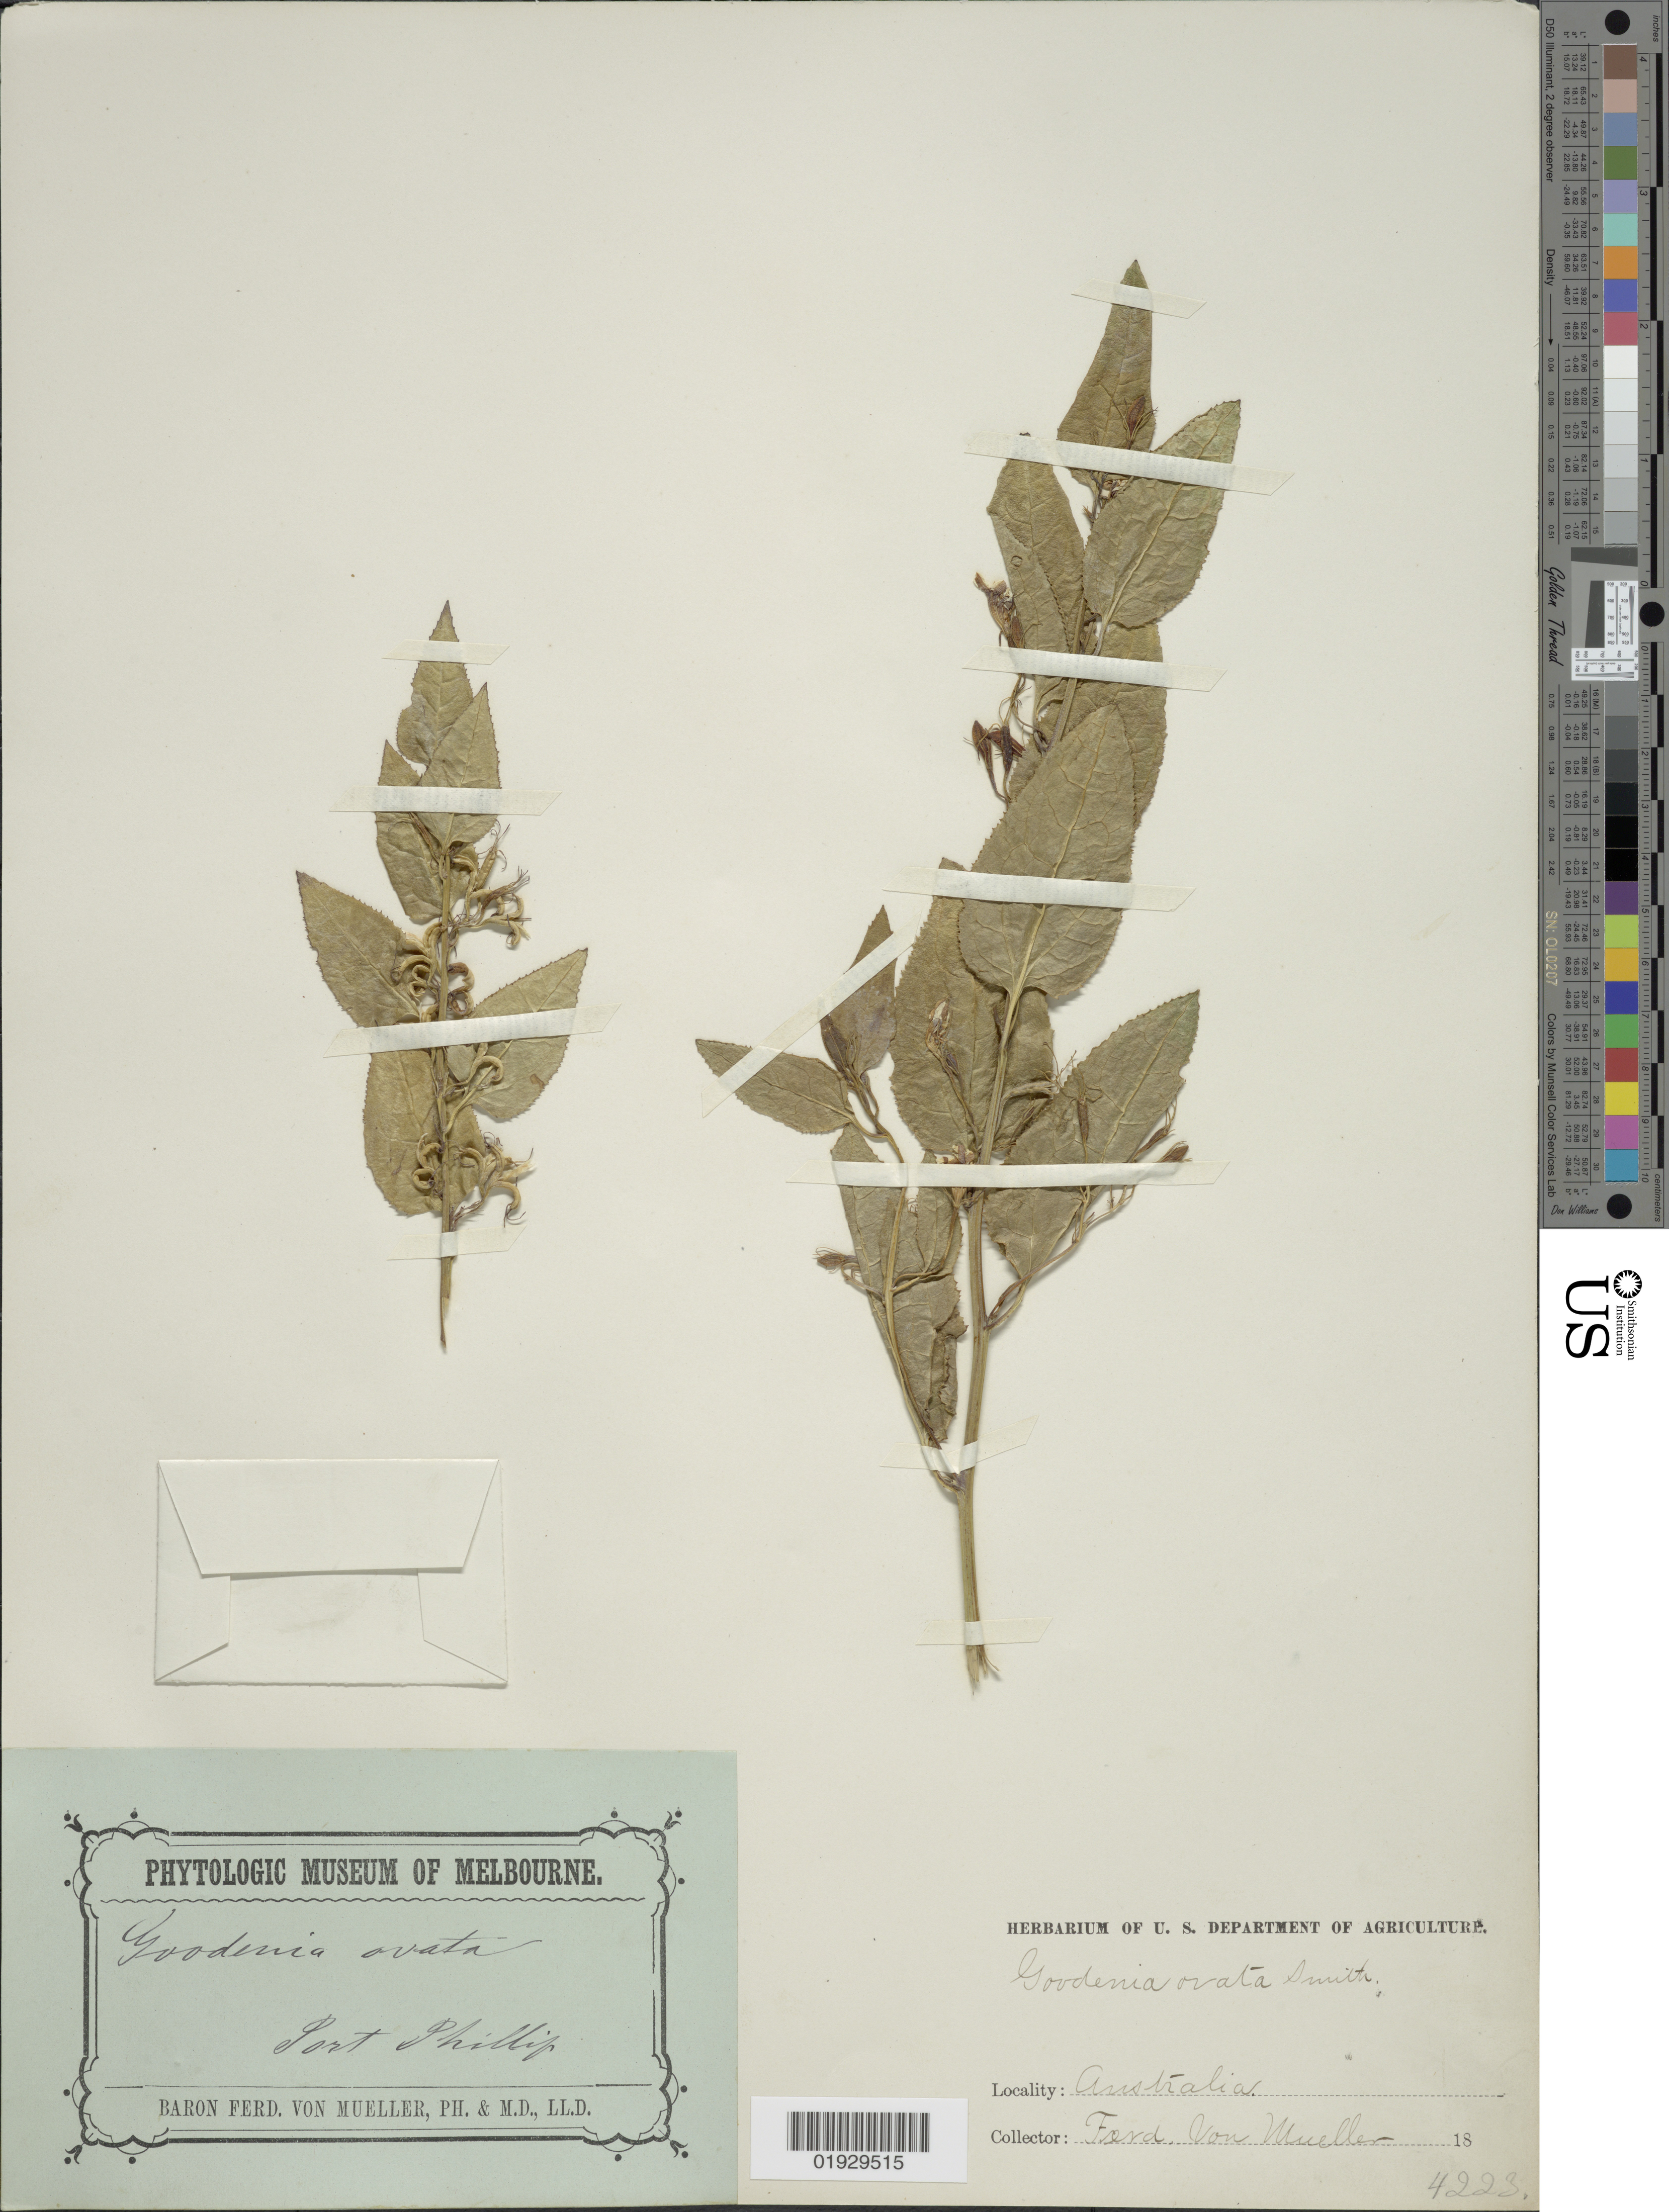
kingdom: Plantae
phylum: Tracheophyta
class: Magnoliopsida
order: Asterales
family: Goodeniaceae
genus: Goodenia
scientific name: Goodenia ovata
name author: Sm.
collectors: F. von Mueller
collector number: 4223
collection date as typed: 18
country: Australia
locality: Port Phillip.